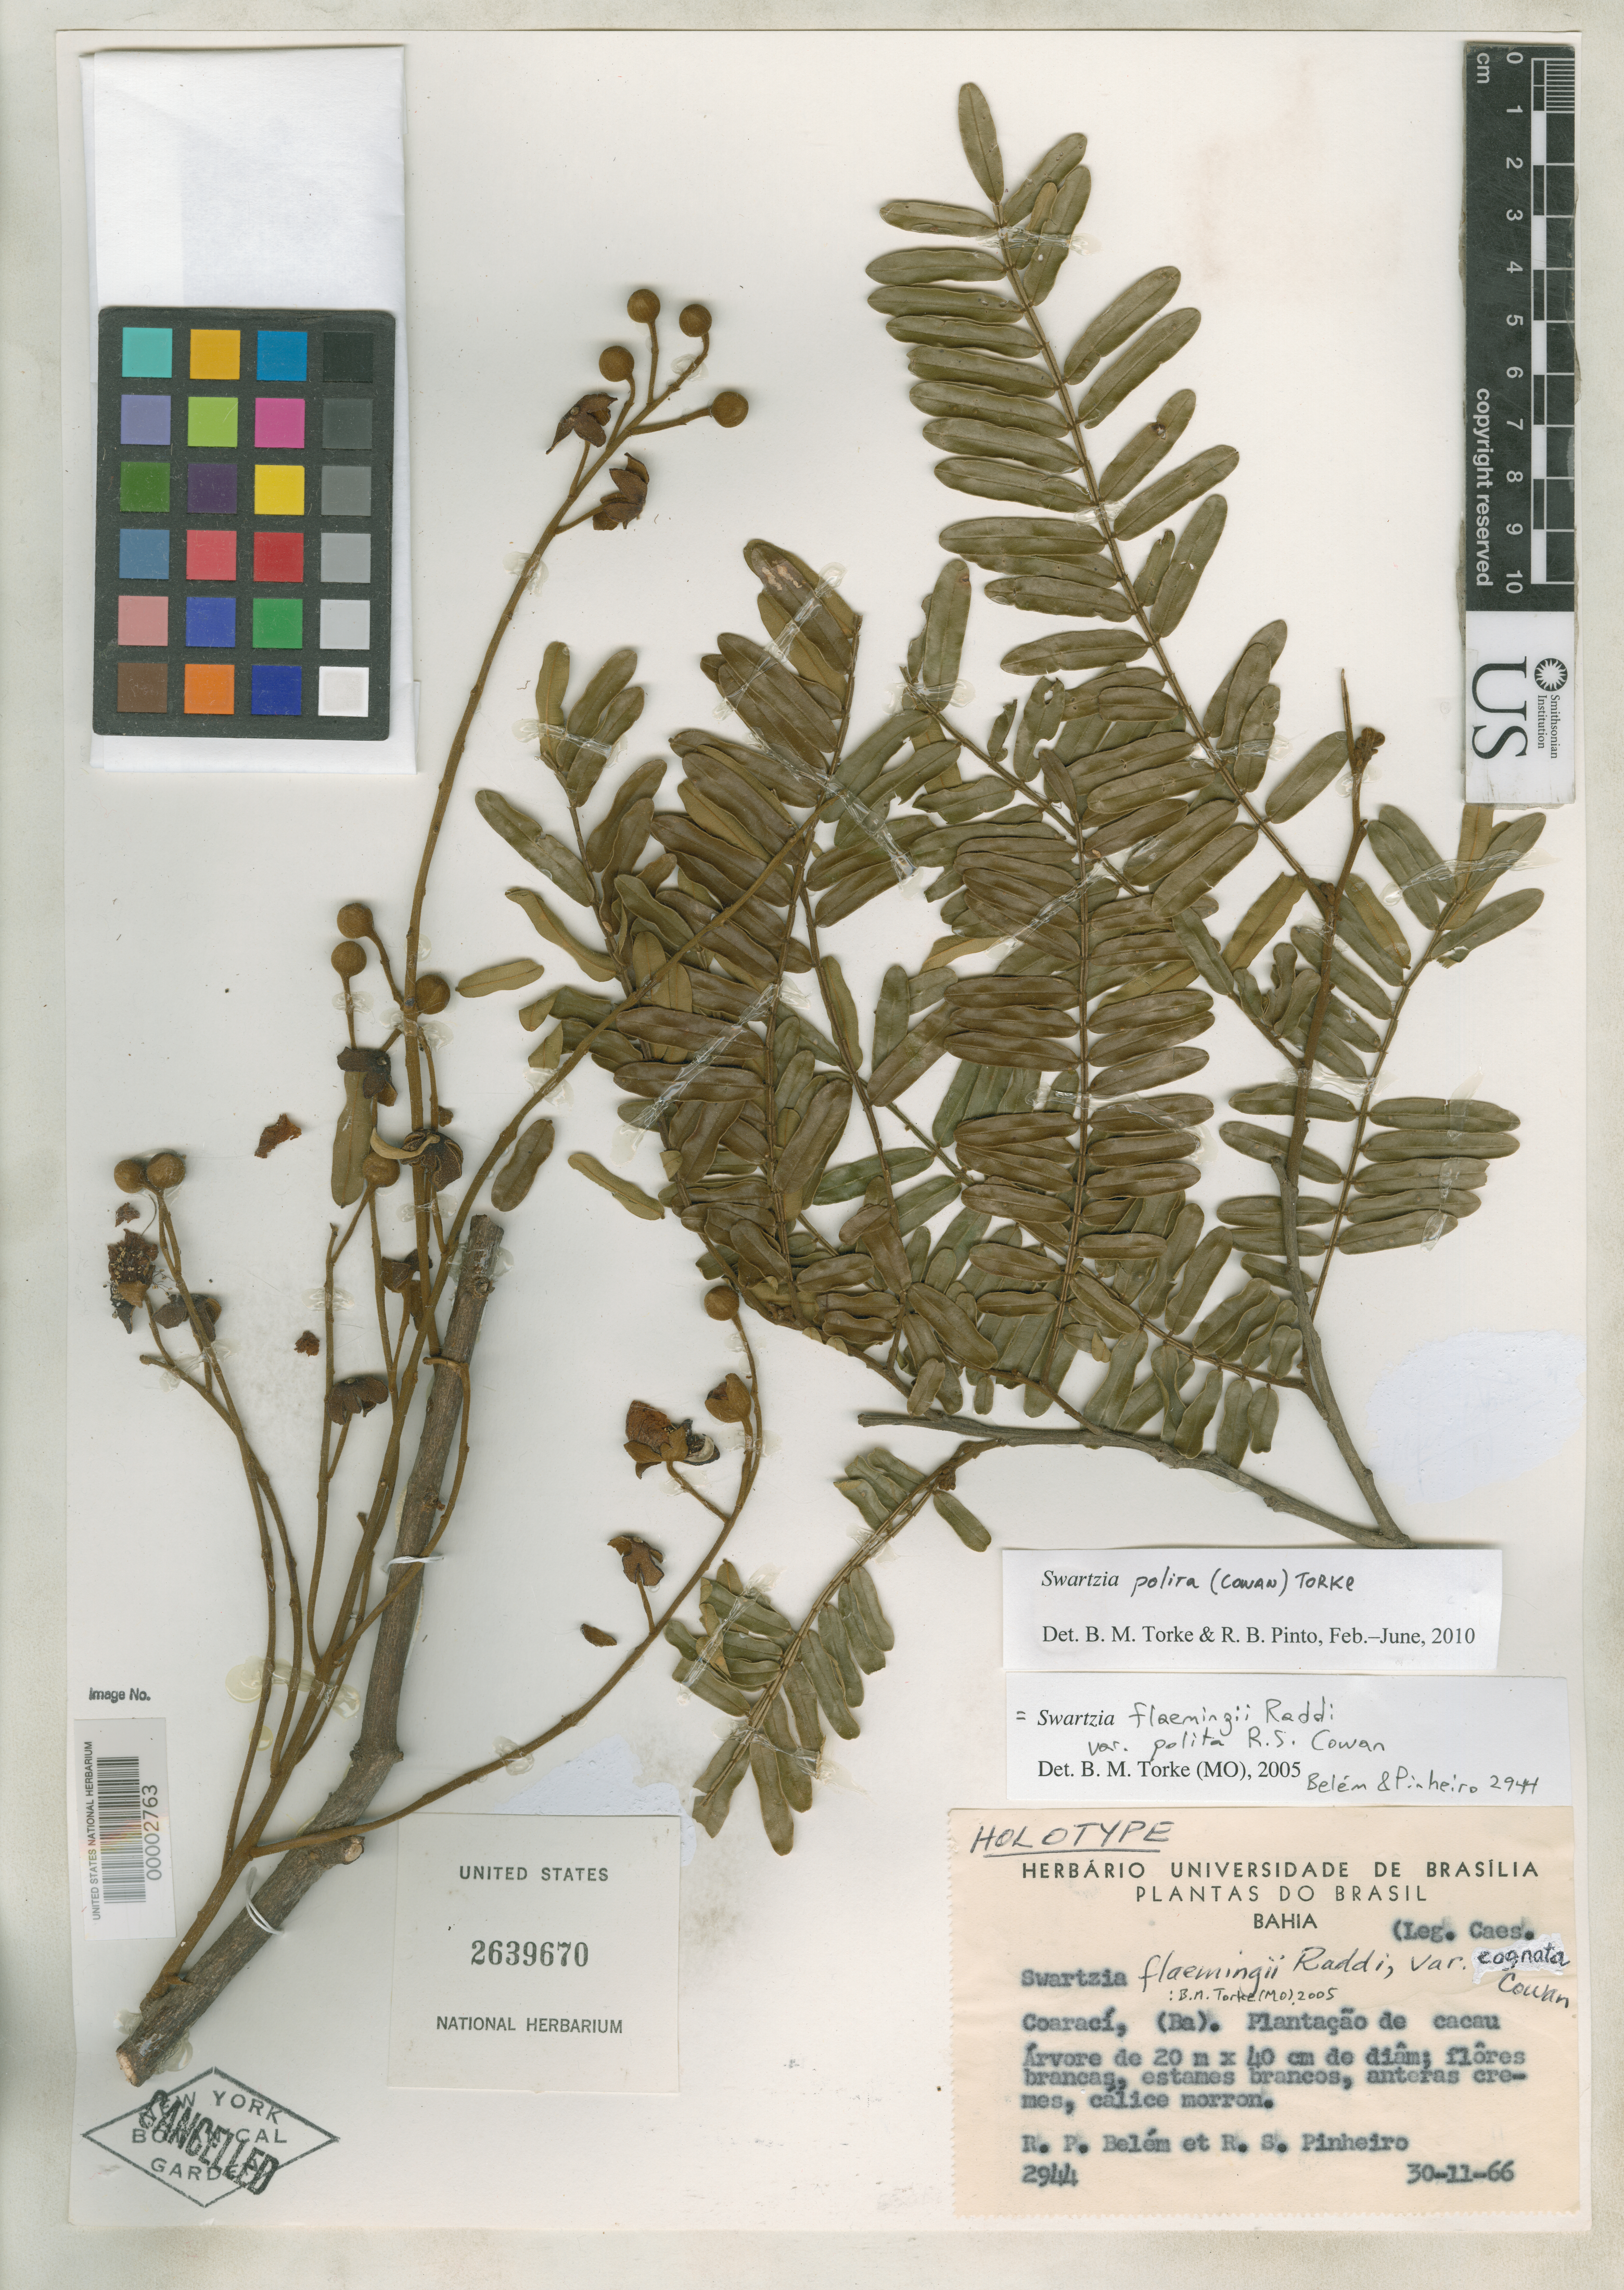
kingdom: Plantae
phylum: Tracheophyta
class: Magnoliopsida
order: Fabales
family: Fabaceae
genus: Swartzia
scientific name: Swartzia flaemingii var. cognata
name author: R.S. Cowan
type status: Holotype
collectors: R. Belém & R. S. Pinheiro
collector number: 2944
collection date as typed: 30 Nov 1966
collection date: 1966-11-30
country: Brazil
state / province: Bahia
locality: Coaraci.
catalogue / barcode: US 2639670